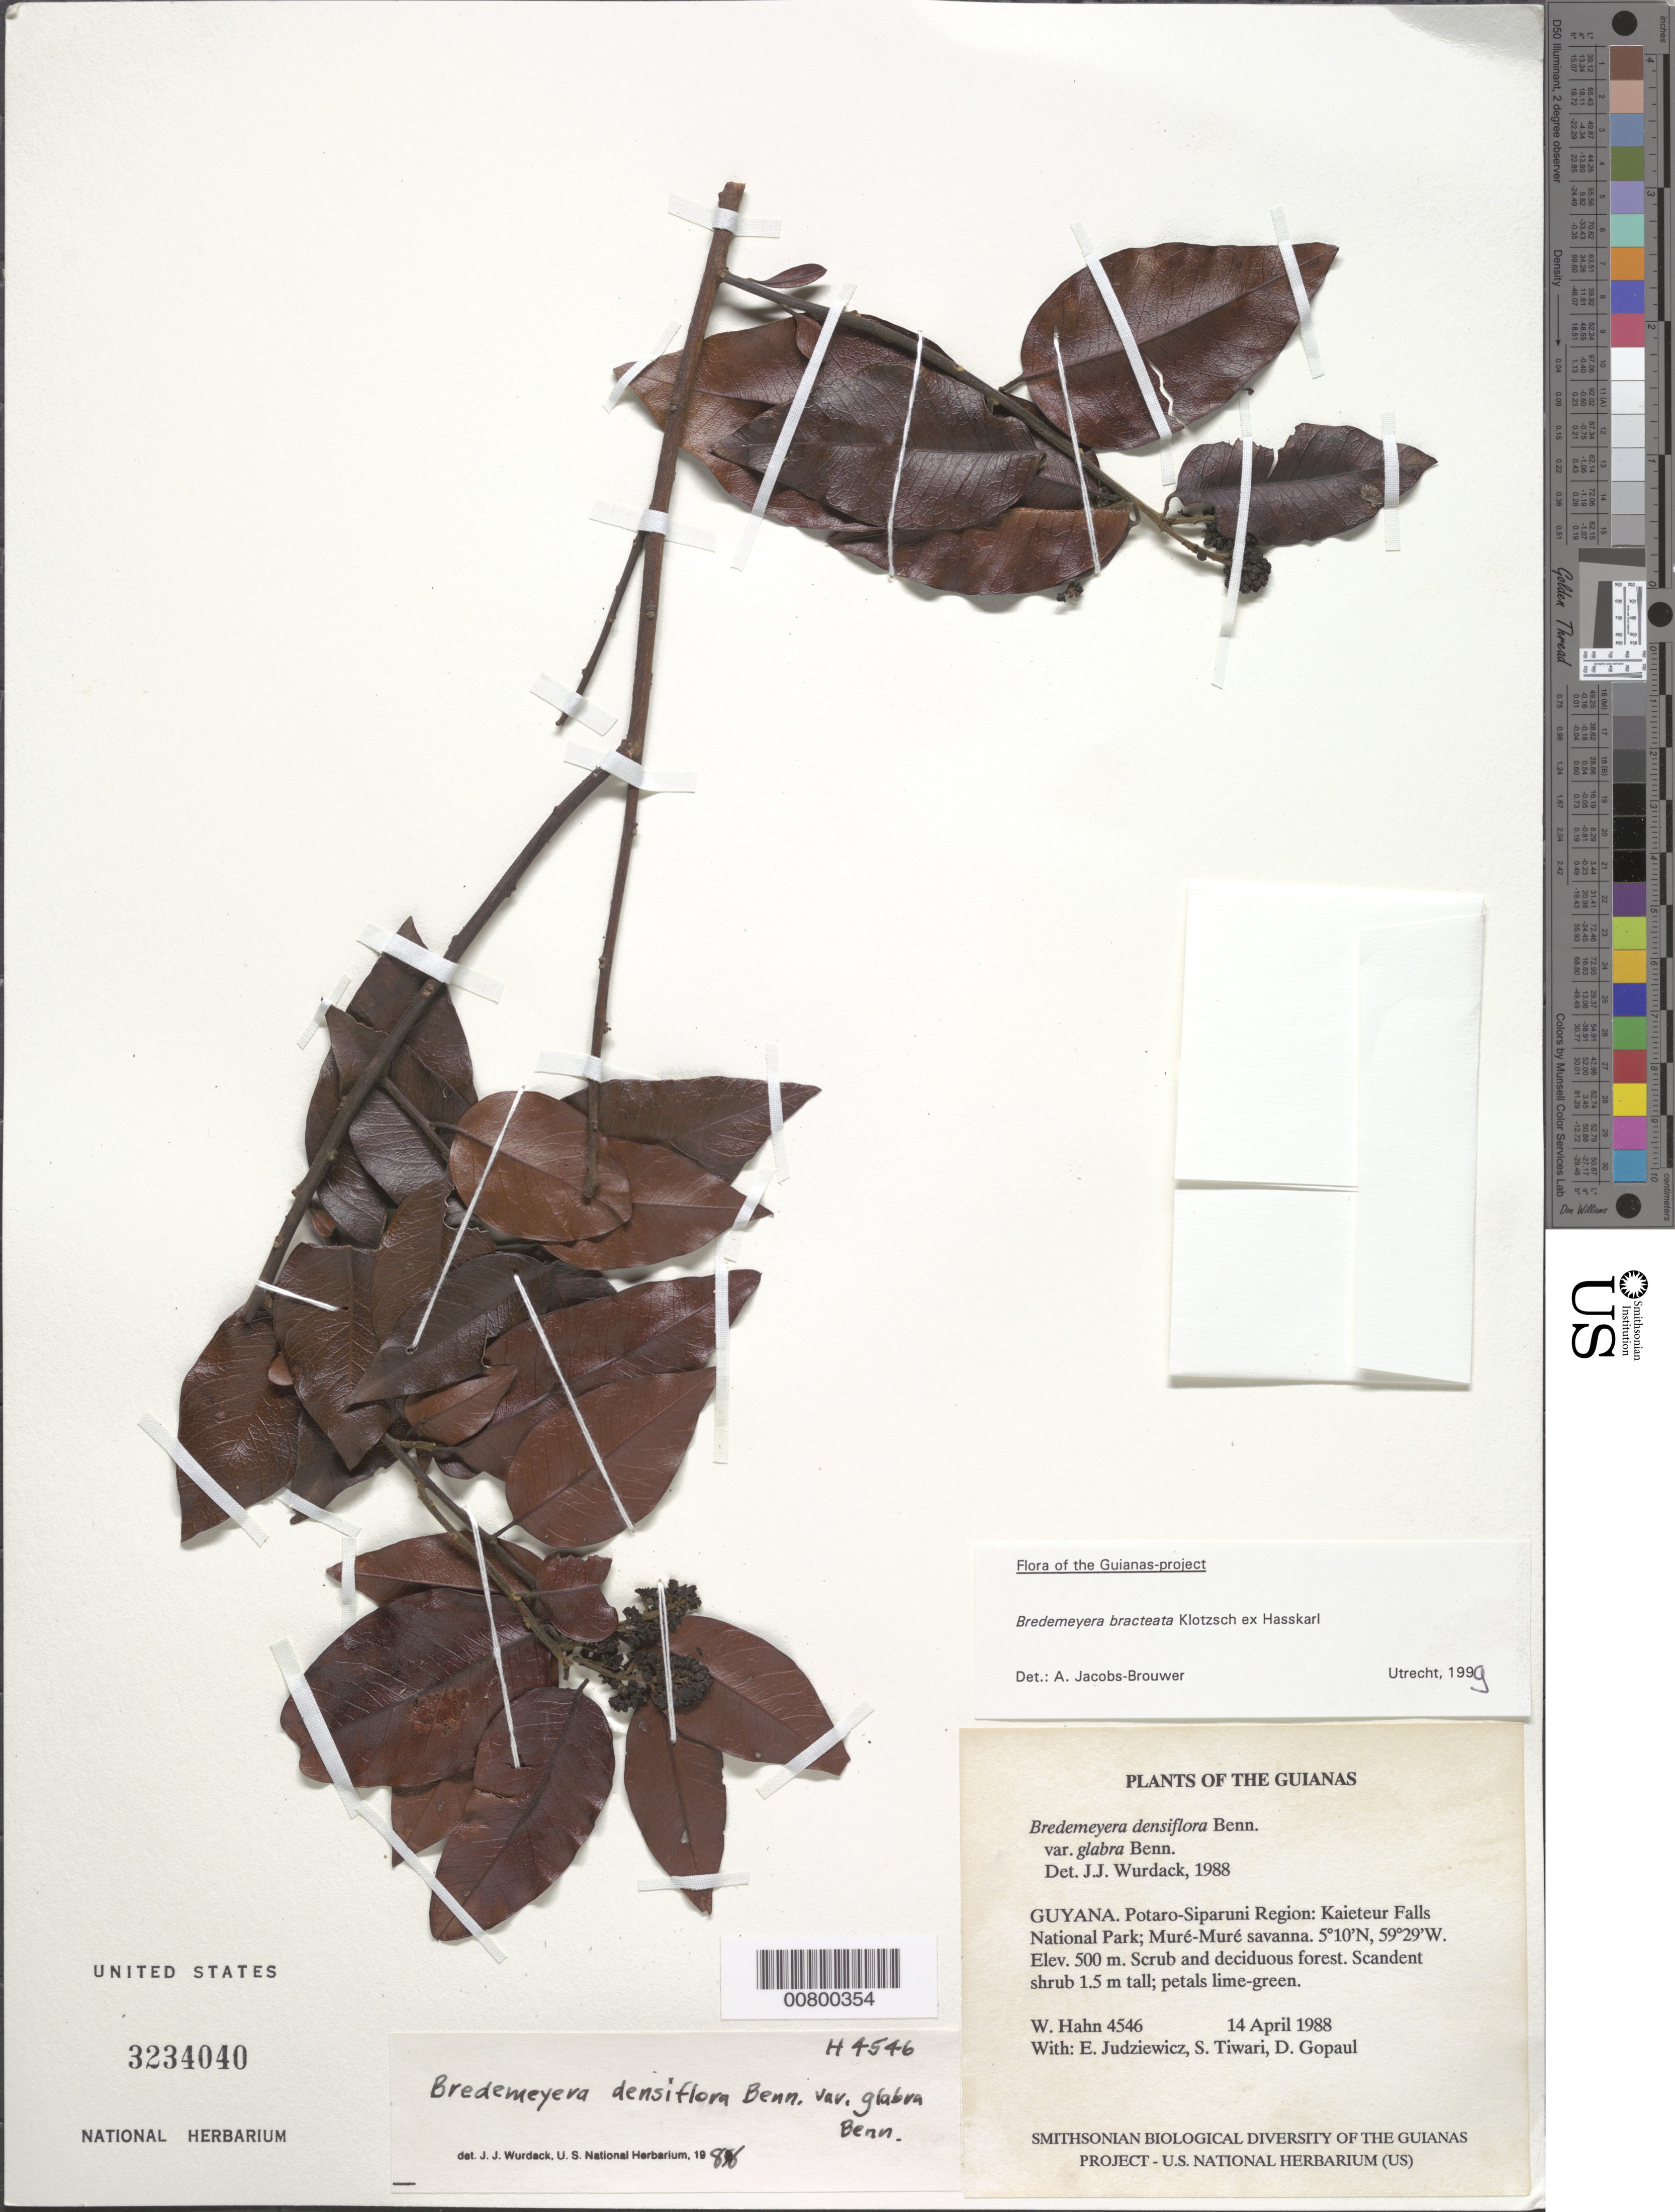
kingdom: Plantae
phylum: Tracheophyta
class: Magnoliopsida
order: Fabales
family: Polygalaceae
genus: Bredemeyera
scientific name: Bredemeyera bracteata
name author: Klotzsch ex Hassk.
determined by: Jacobs-Brouwer, A.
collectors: W. Hahn, E. J. Judziewicz, S. Tiwari & D. Gopaul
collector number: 4546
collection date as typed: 14 April 1988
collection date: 1988-04-14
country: Guyana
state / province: Potaro-Siparuni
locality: Kaieteur Falls National Park; Muré-Muré savanna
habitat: Scrub and deciduous forest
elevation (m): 500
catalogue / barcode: US 3234040